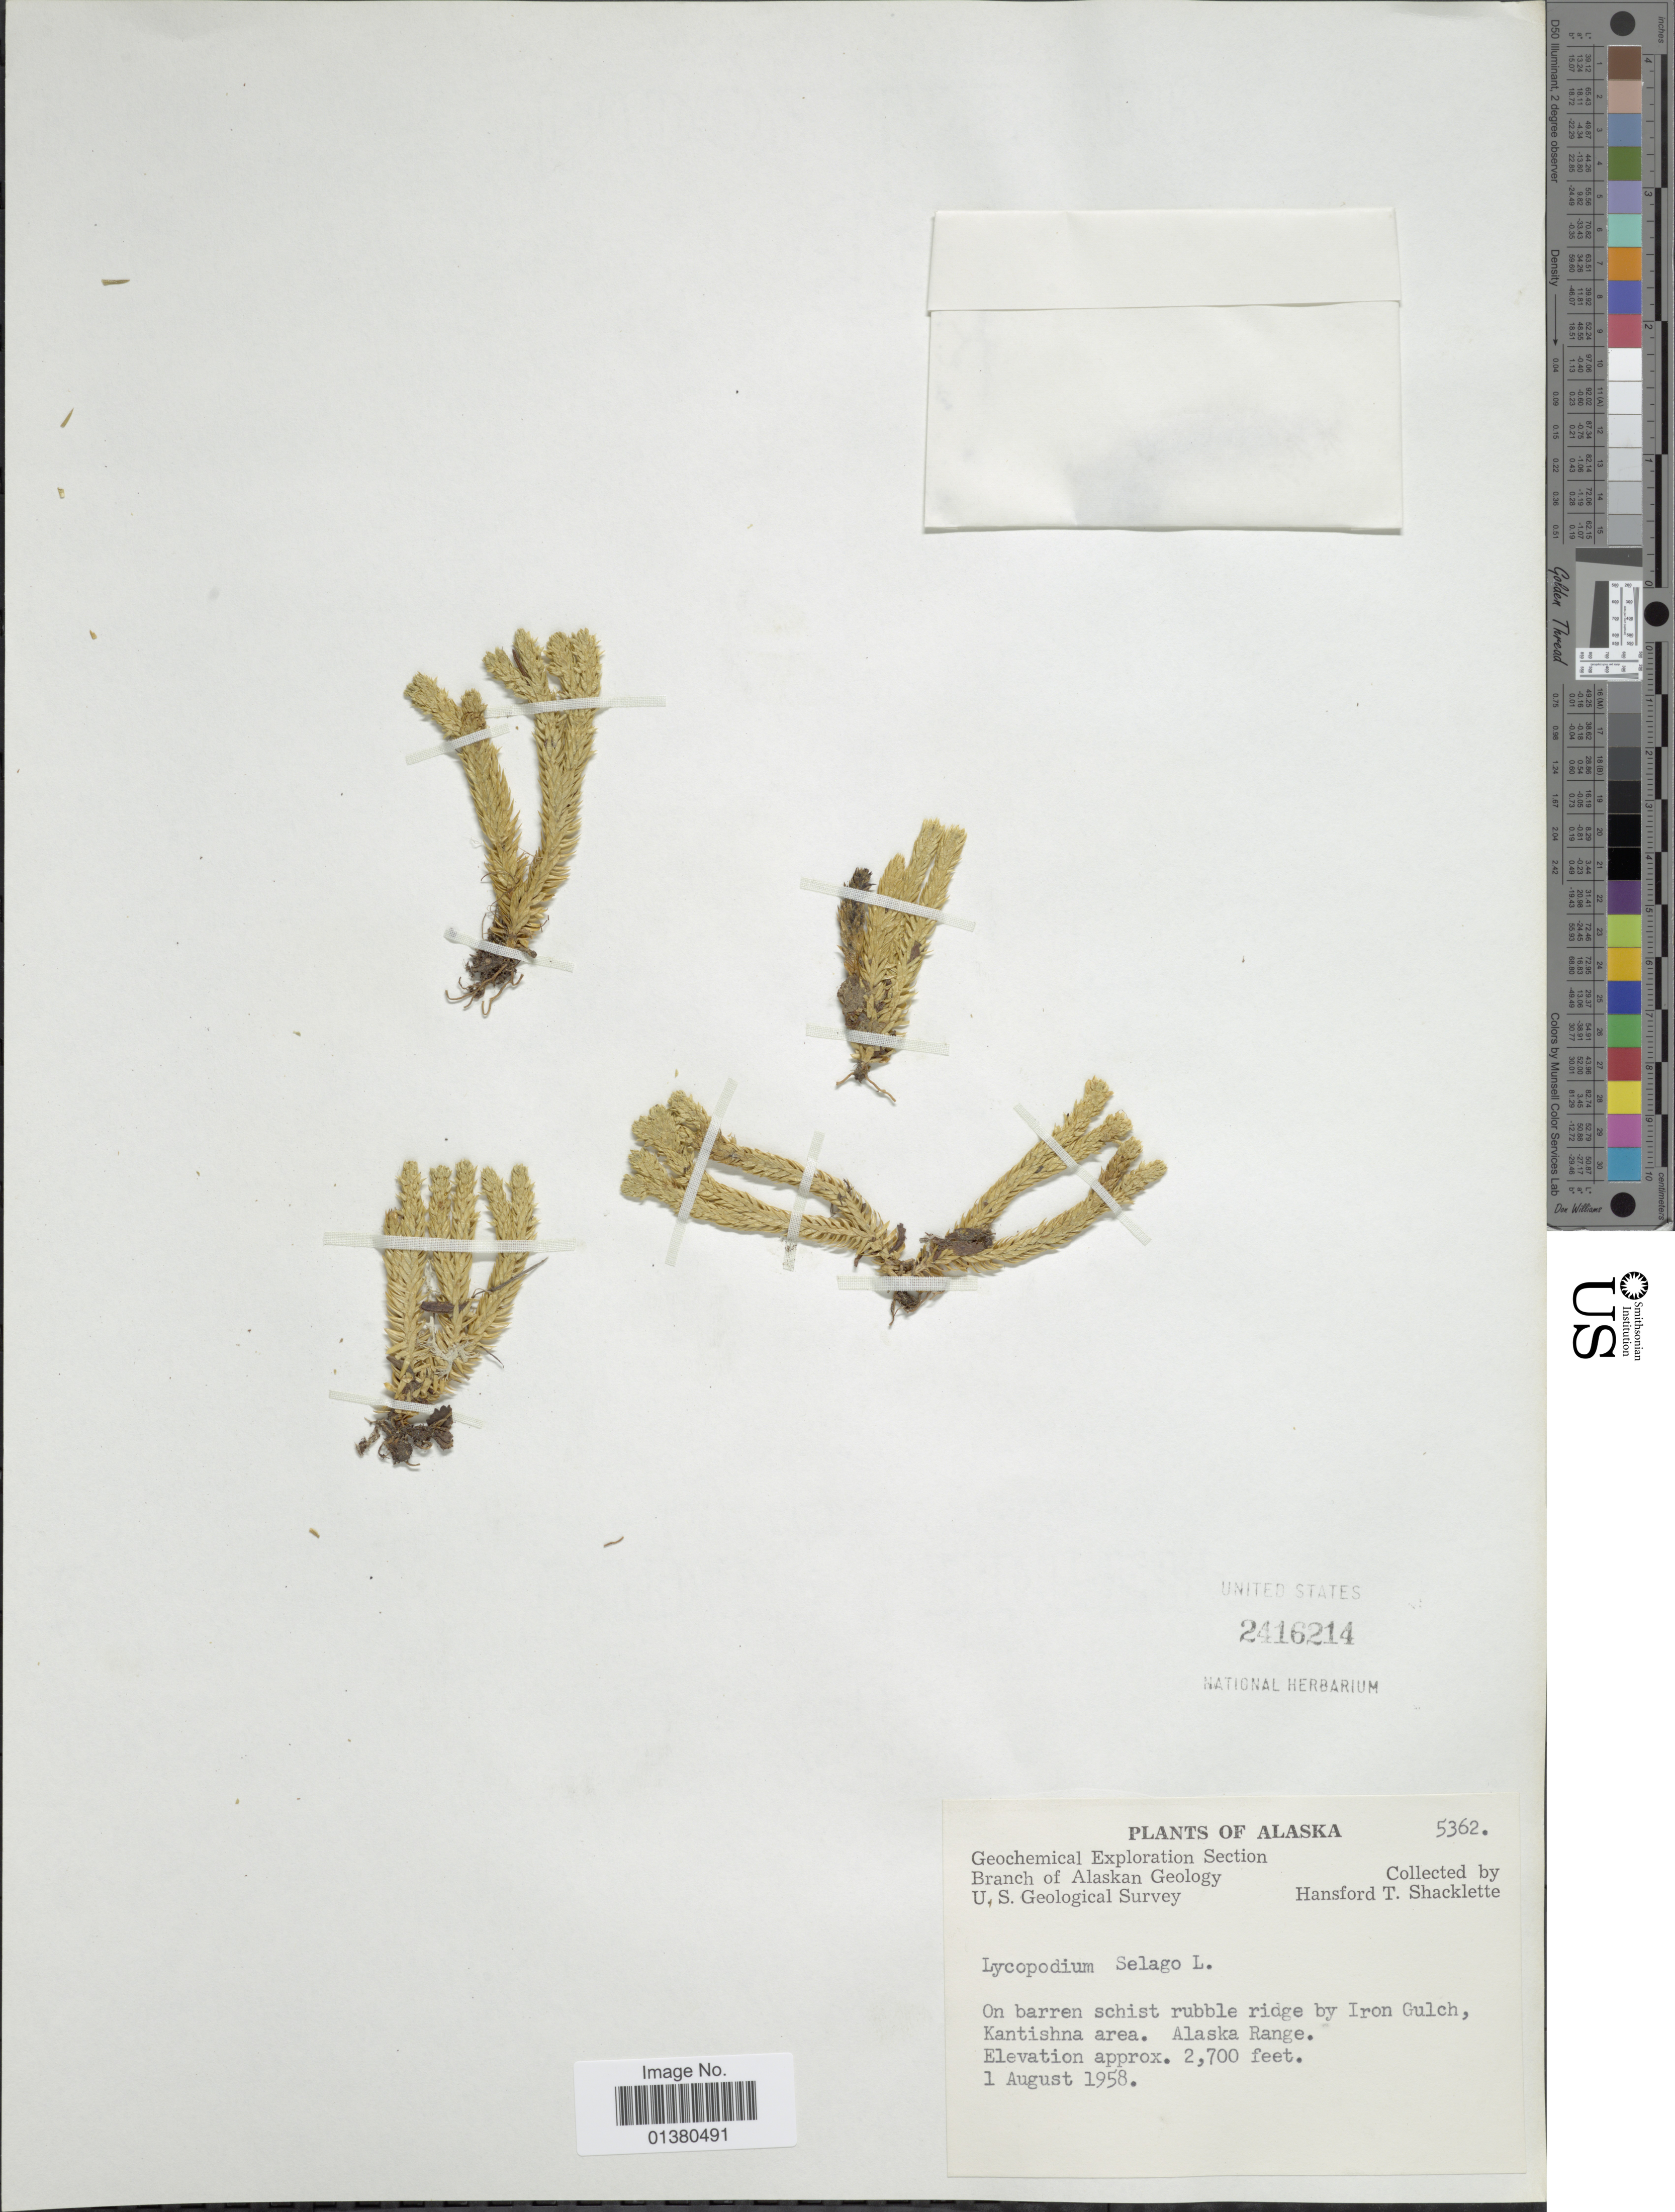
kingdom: Plantae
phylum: Tracheophyta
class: Lycopodiopsida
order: Lycopodiales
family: Lycopodiaceae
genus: Huperzia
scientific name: Huperzia selago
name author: (L.) Bernh. ex Schrank & Mart.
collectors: H. Shacklette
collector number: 5362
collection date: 1958-08-01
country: United States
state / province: Alaska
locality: On barren schist rubble ridge by Iron Gulch, Kantishna area, Alaska Range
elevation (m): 823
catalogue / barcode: US 2416214